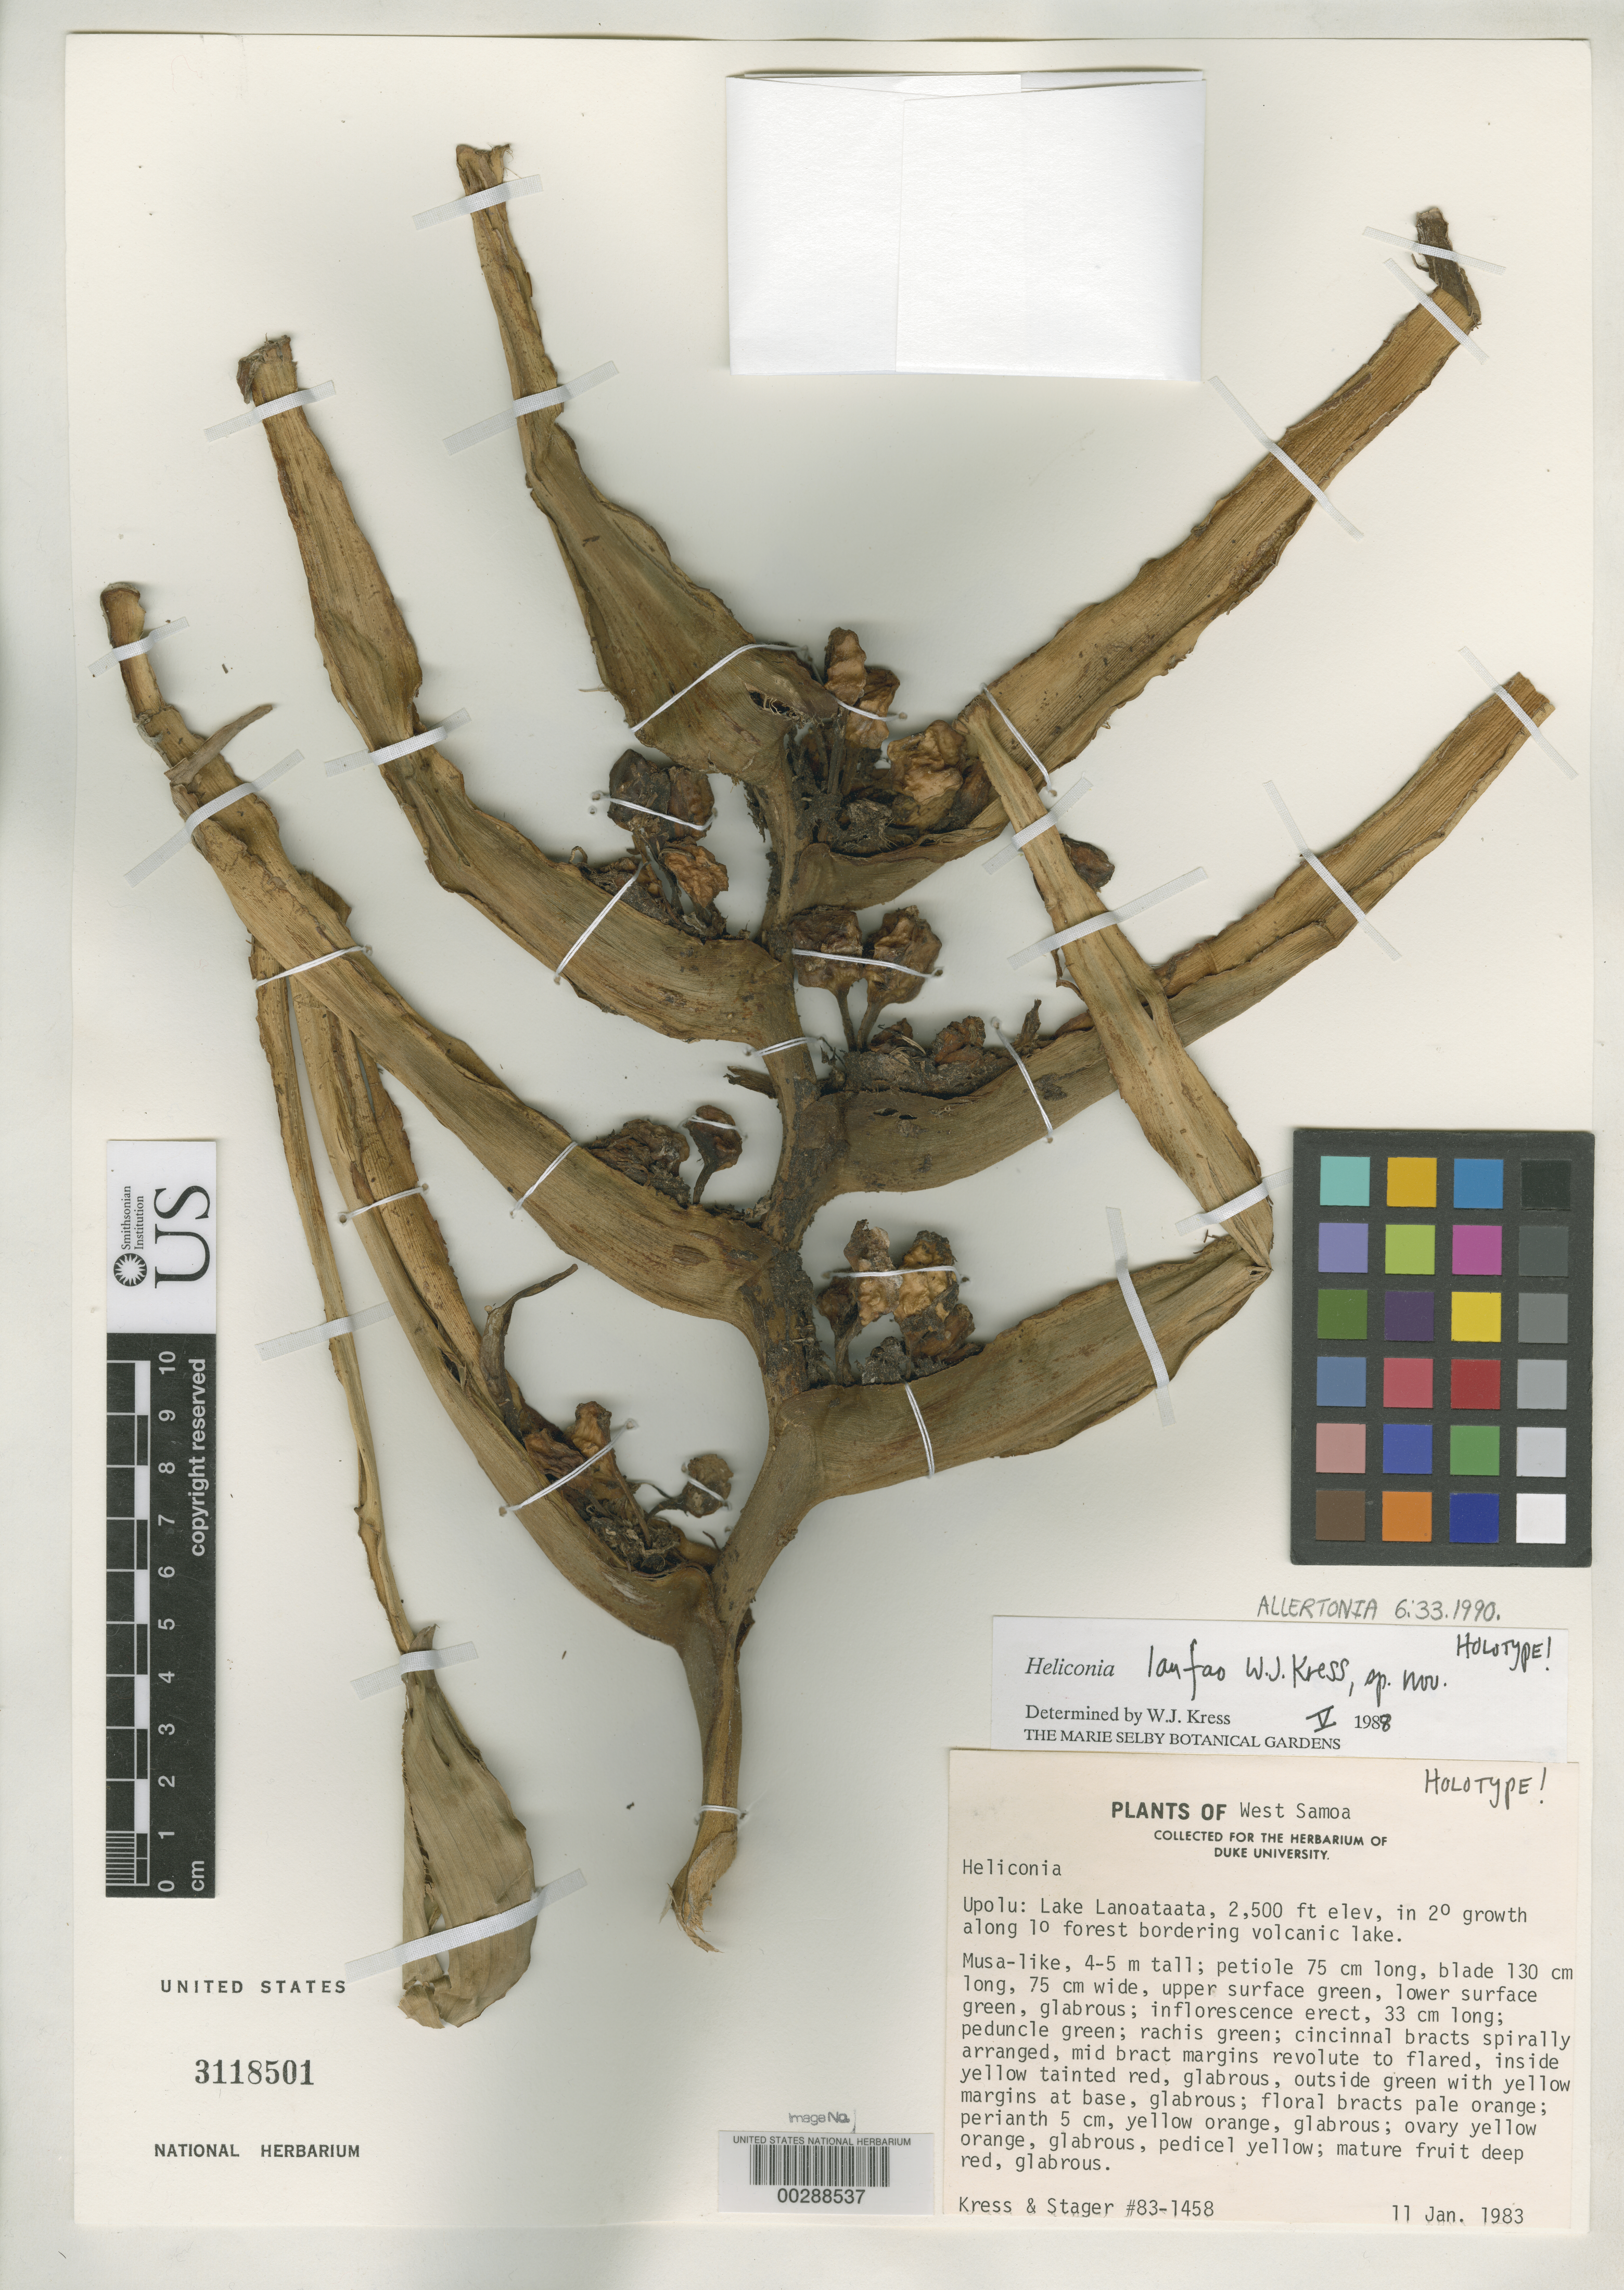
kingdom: Plantae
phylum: Tracheophyta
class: Liliopsida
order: Zingiberales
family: Heliconiaceae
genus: Heliconia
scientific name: Heliconia laufao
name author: W.J. Kress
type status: Holotype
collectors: W. J. Kress & C. Stager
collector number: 83-1458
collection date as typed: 11 Jan 1983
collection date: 1983-01-11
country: Samoa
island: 'Upolu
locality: Lake Lanoataata, along primary forest bordering volcanic lake.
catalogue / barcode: US 3118501